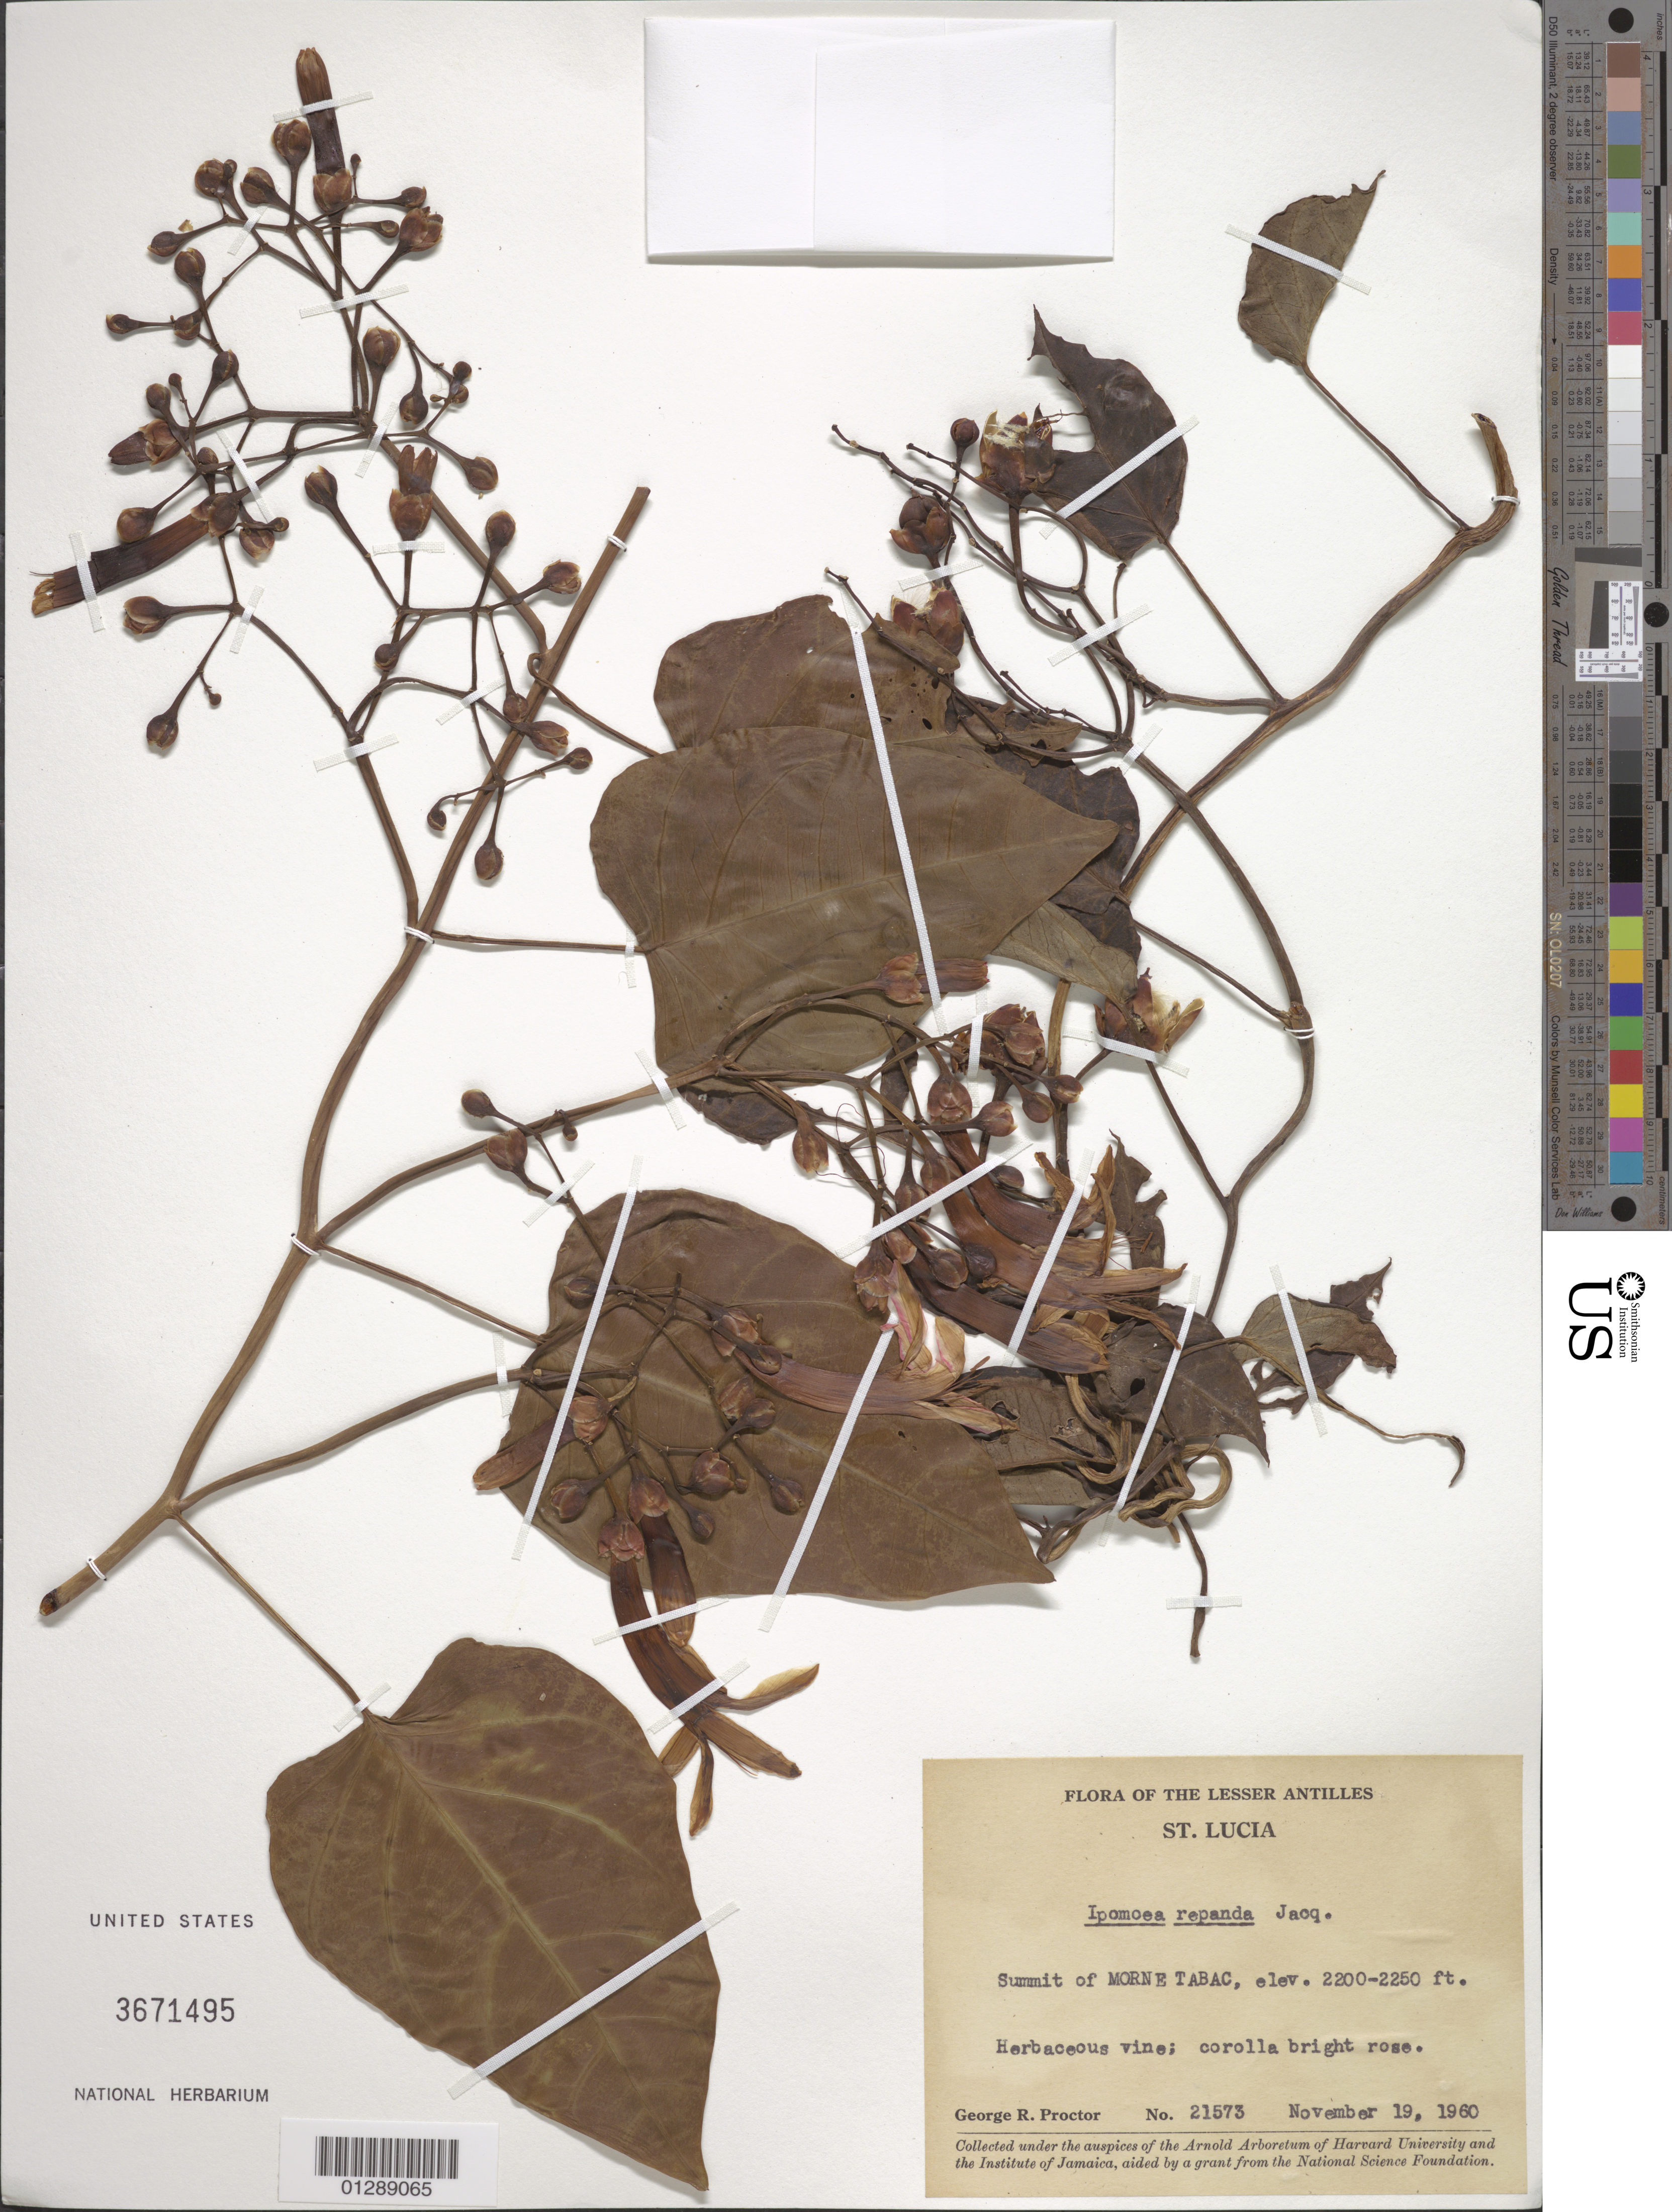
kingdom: Plantae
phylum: Tracheophyta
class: Magnoliopsida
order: Solanales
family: Convolvulaceae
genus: Ipomoea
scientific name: Ipomoea repanda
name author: Jacq.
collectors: G. R. Proctor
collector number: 21573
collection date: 1960-11-19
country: St. Lucia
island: St. Lucia I.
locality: Morne Tabac, summit.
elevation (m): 671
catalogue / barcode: US 3671495